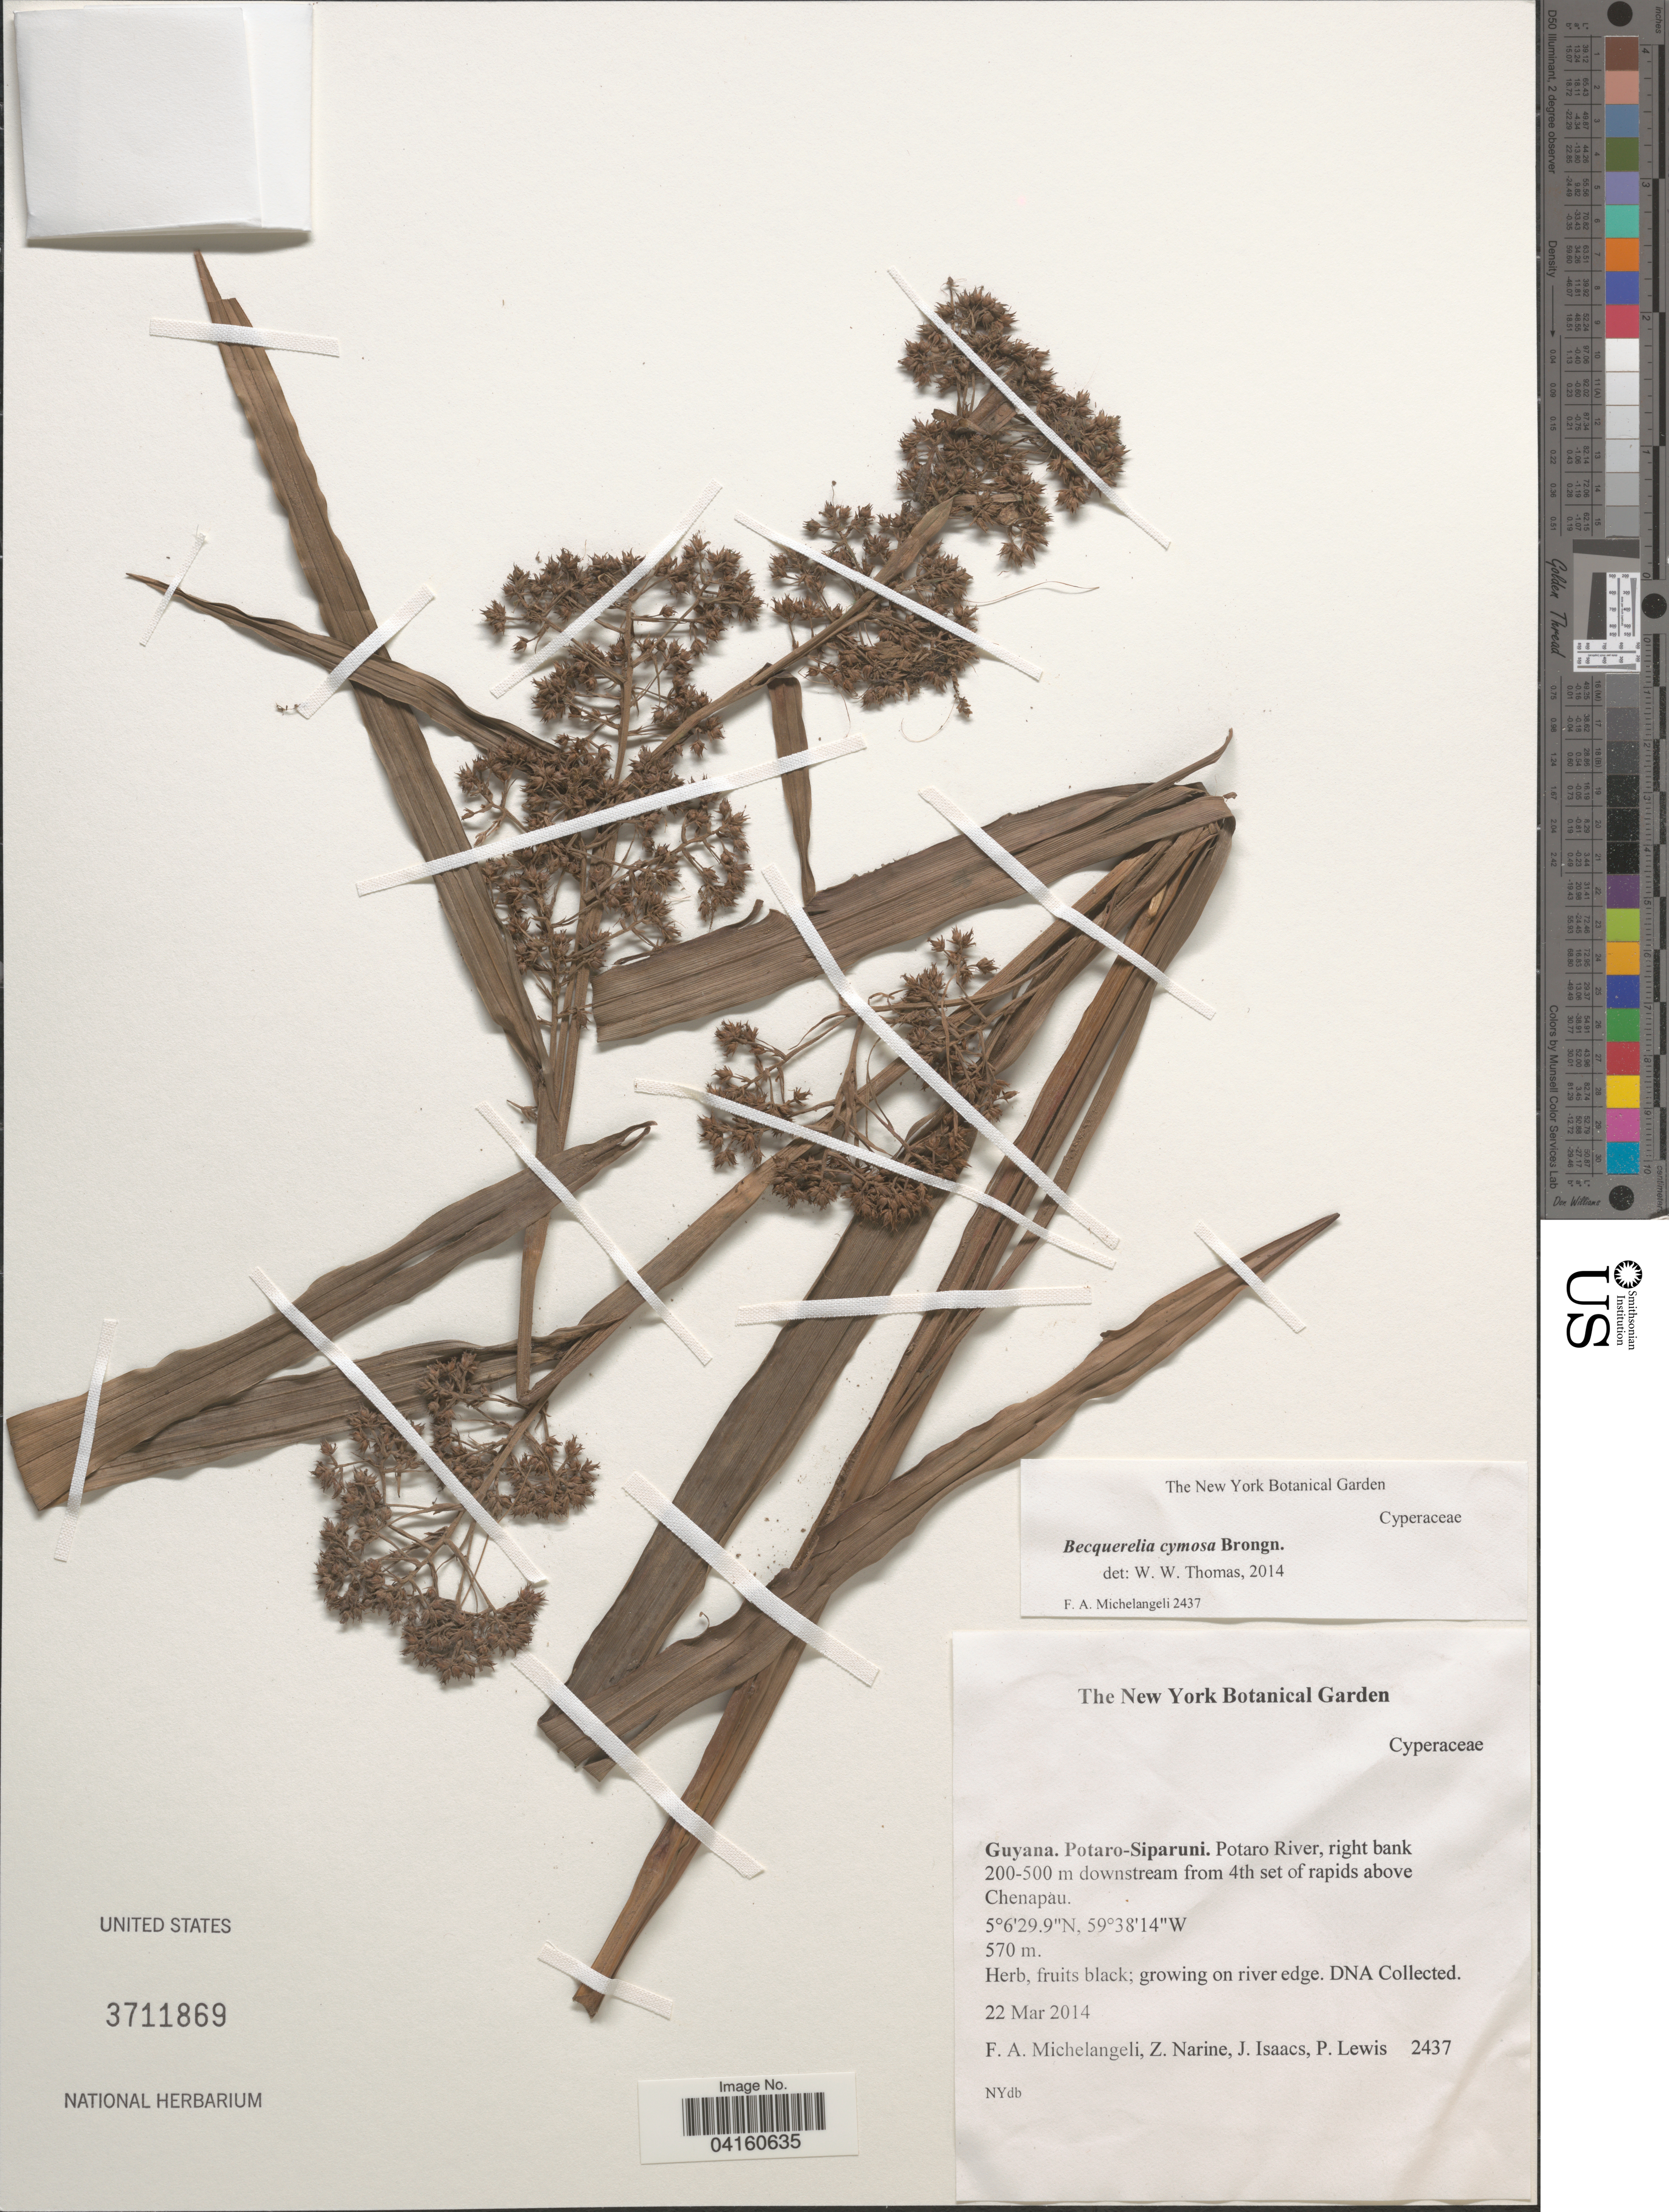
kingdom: Plantae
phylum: Tracheophyta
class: Liliopsida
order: Poales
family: Cyperaceae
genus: Becquerelia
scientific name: Becquerelia cymosa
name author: Brongn.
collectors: F. A. Michelangeli, Z. Narine, J. Isaacs & P. Lewis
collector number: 2437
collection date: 2014-03-22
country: Guyana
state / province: Potaro-Siparuni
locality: Potaro River, right bank 200-500 m downstream from 4th set of rapids above Chenapau.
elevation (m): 570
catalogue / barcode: US 3711869